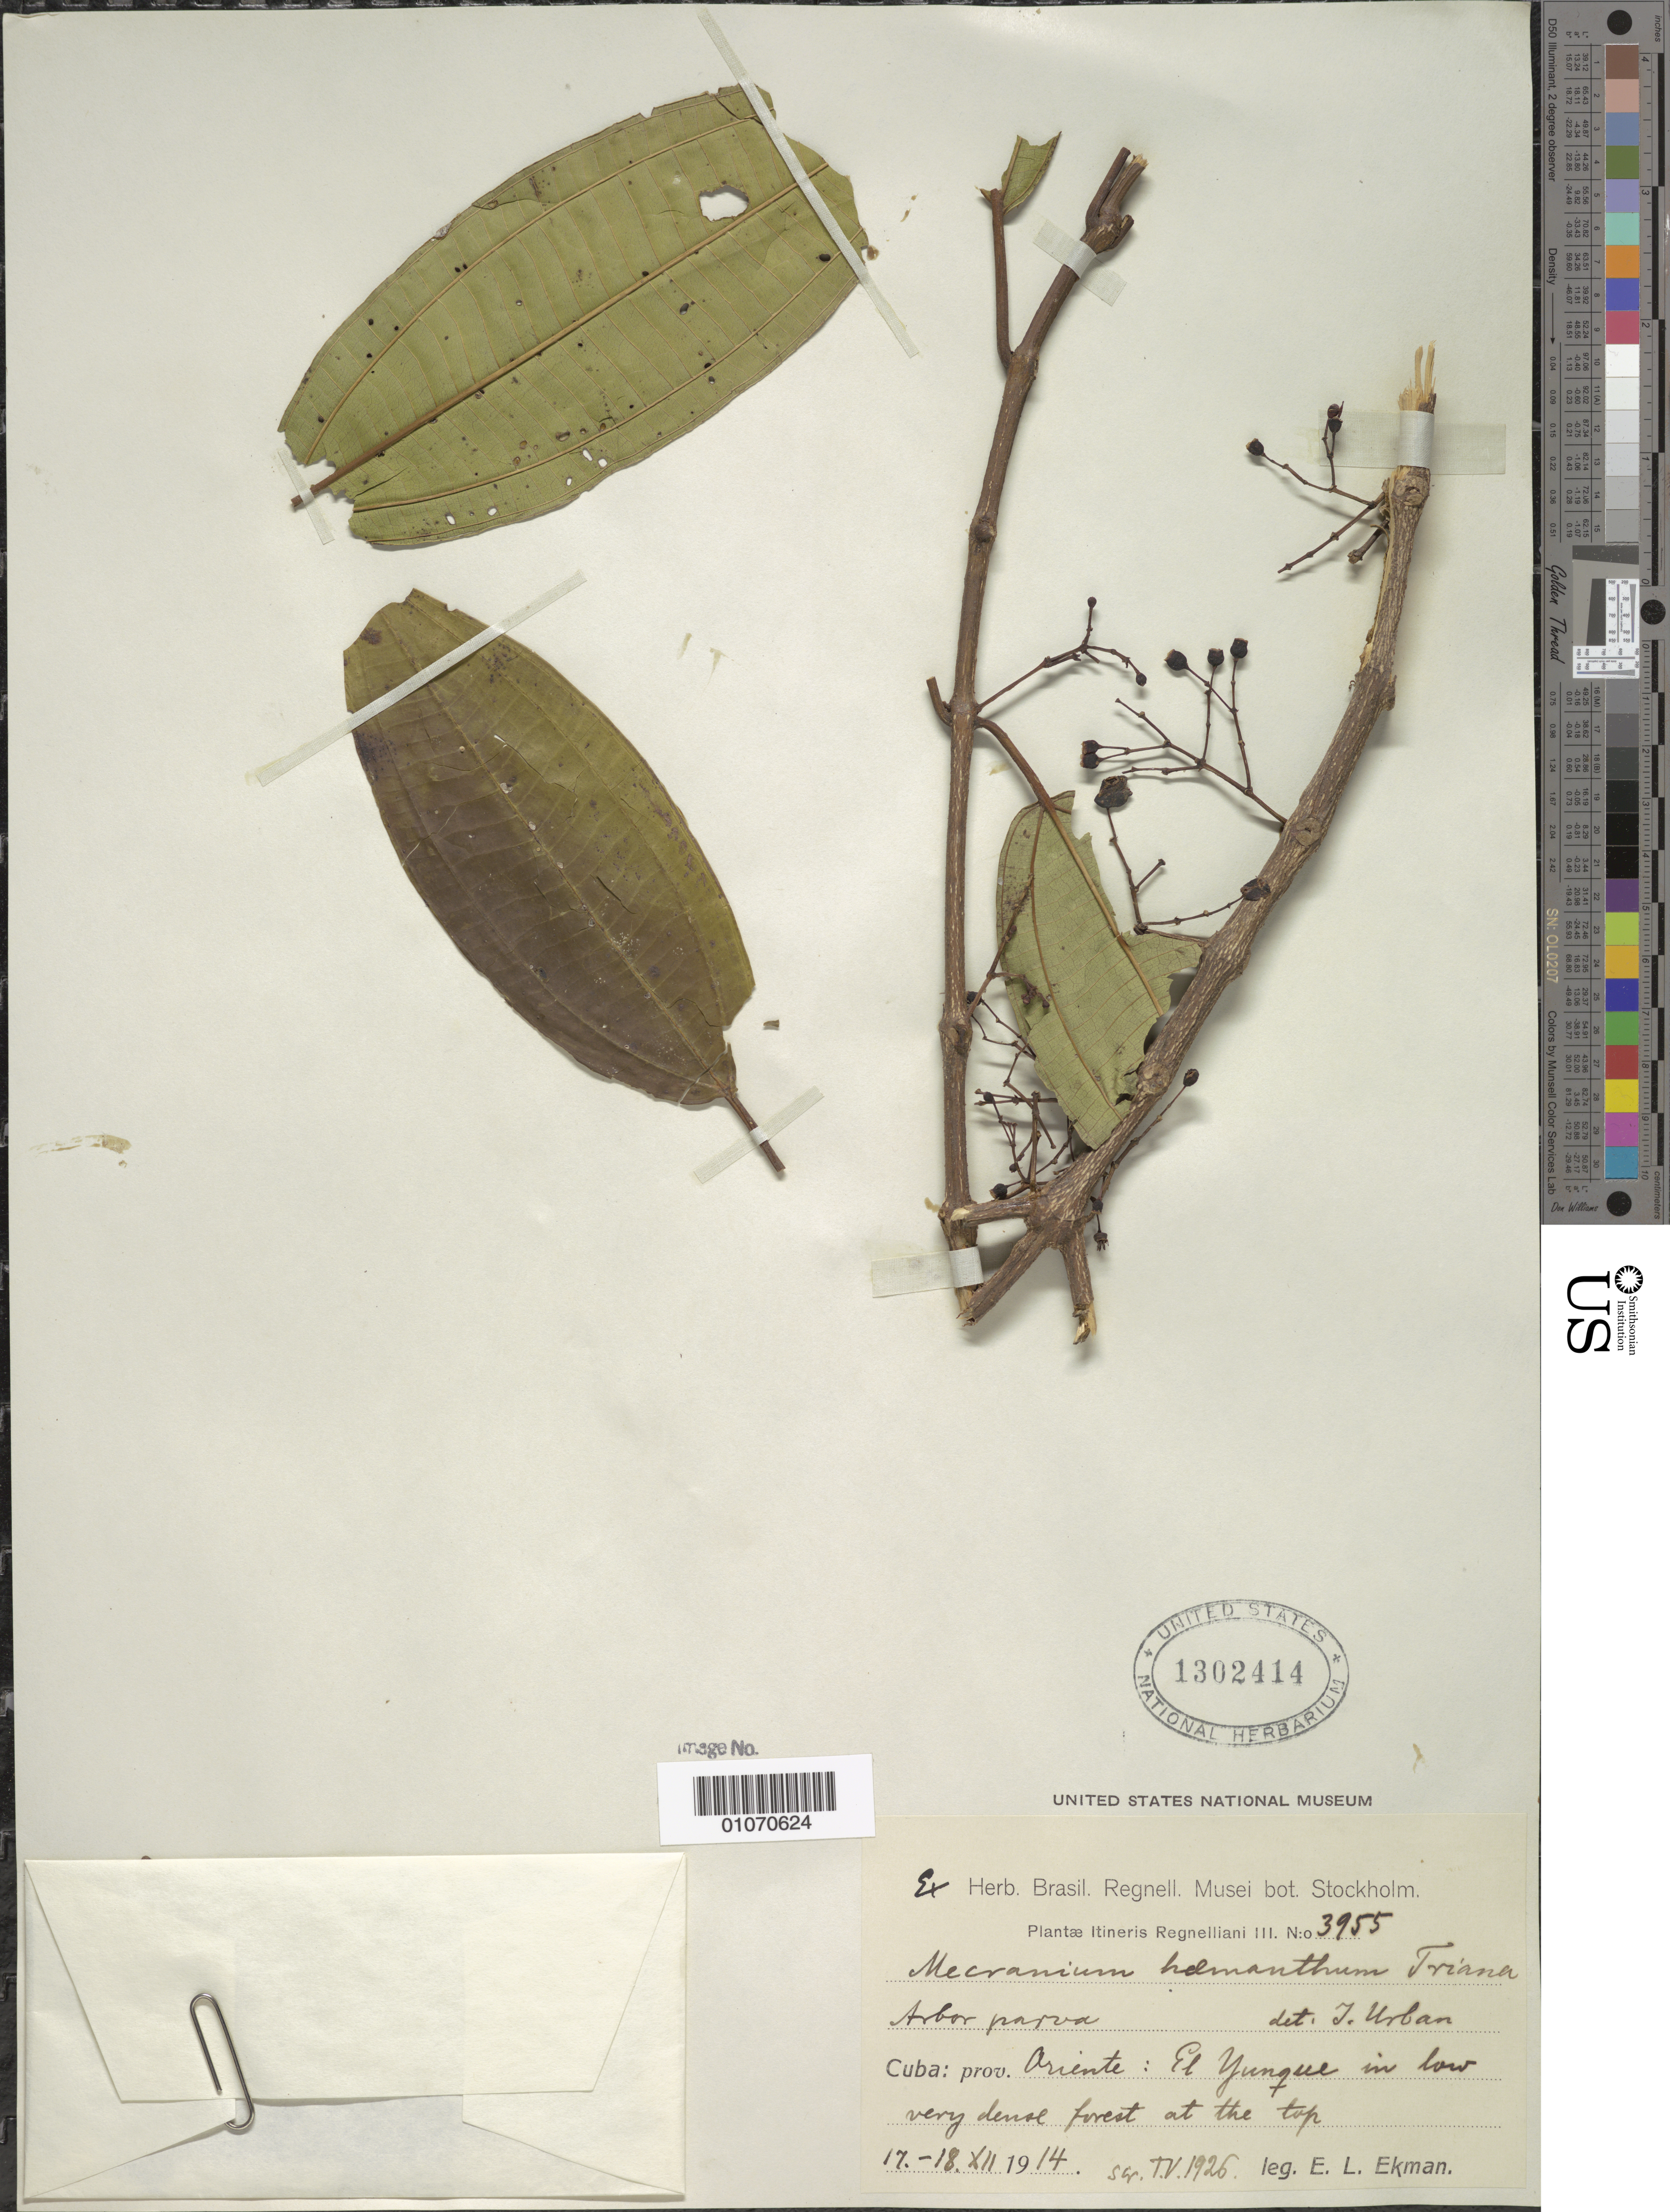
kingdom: Plantae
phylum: Tracheophyta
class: Magnoliopsida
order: Myrtales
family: Melastomataceae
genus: Mecranium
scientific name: Mecranium haemanthum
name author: Triana ex Cogn. in A. DC. & C. DC.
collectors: E. L. Ekman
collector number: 3955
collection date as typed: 17 Dec 1914 to 18 Dec 1914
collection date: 1914-12-17/1914-12-18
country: Cuba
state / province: Oriente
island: Cuba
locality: El Yunque, at the top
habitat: In low, very dense forest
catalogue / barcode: US 1302414